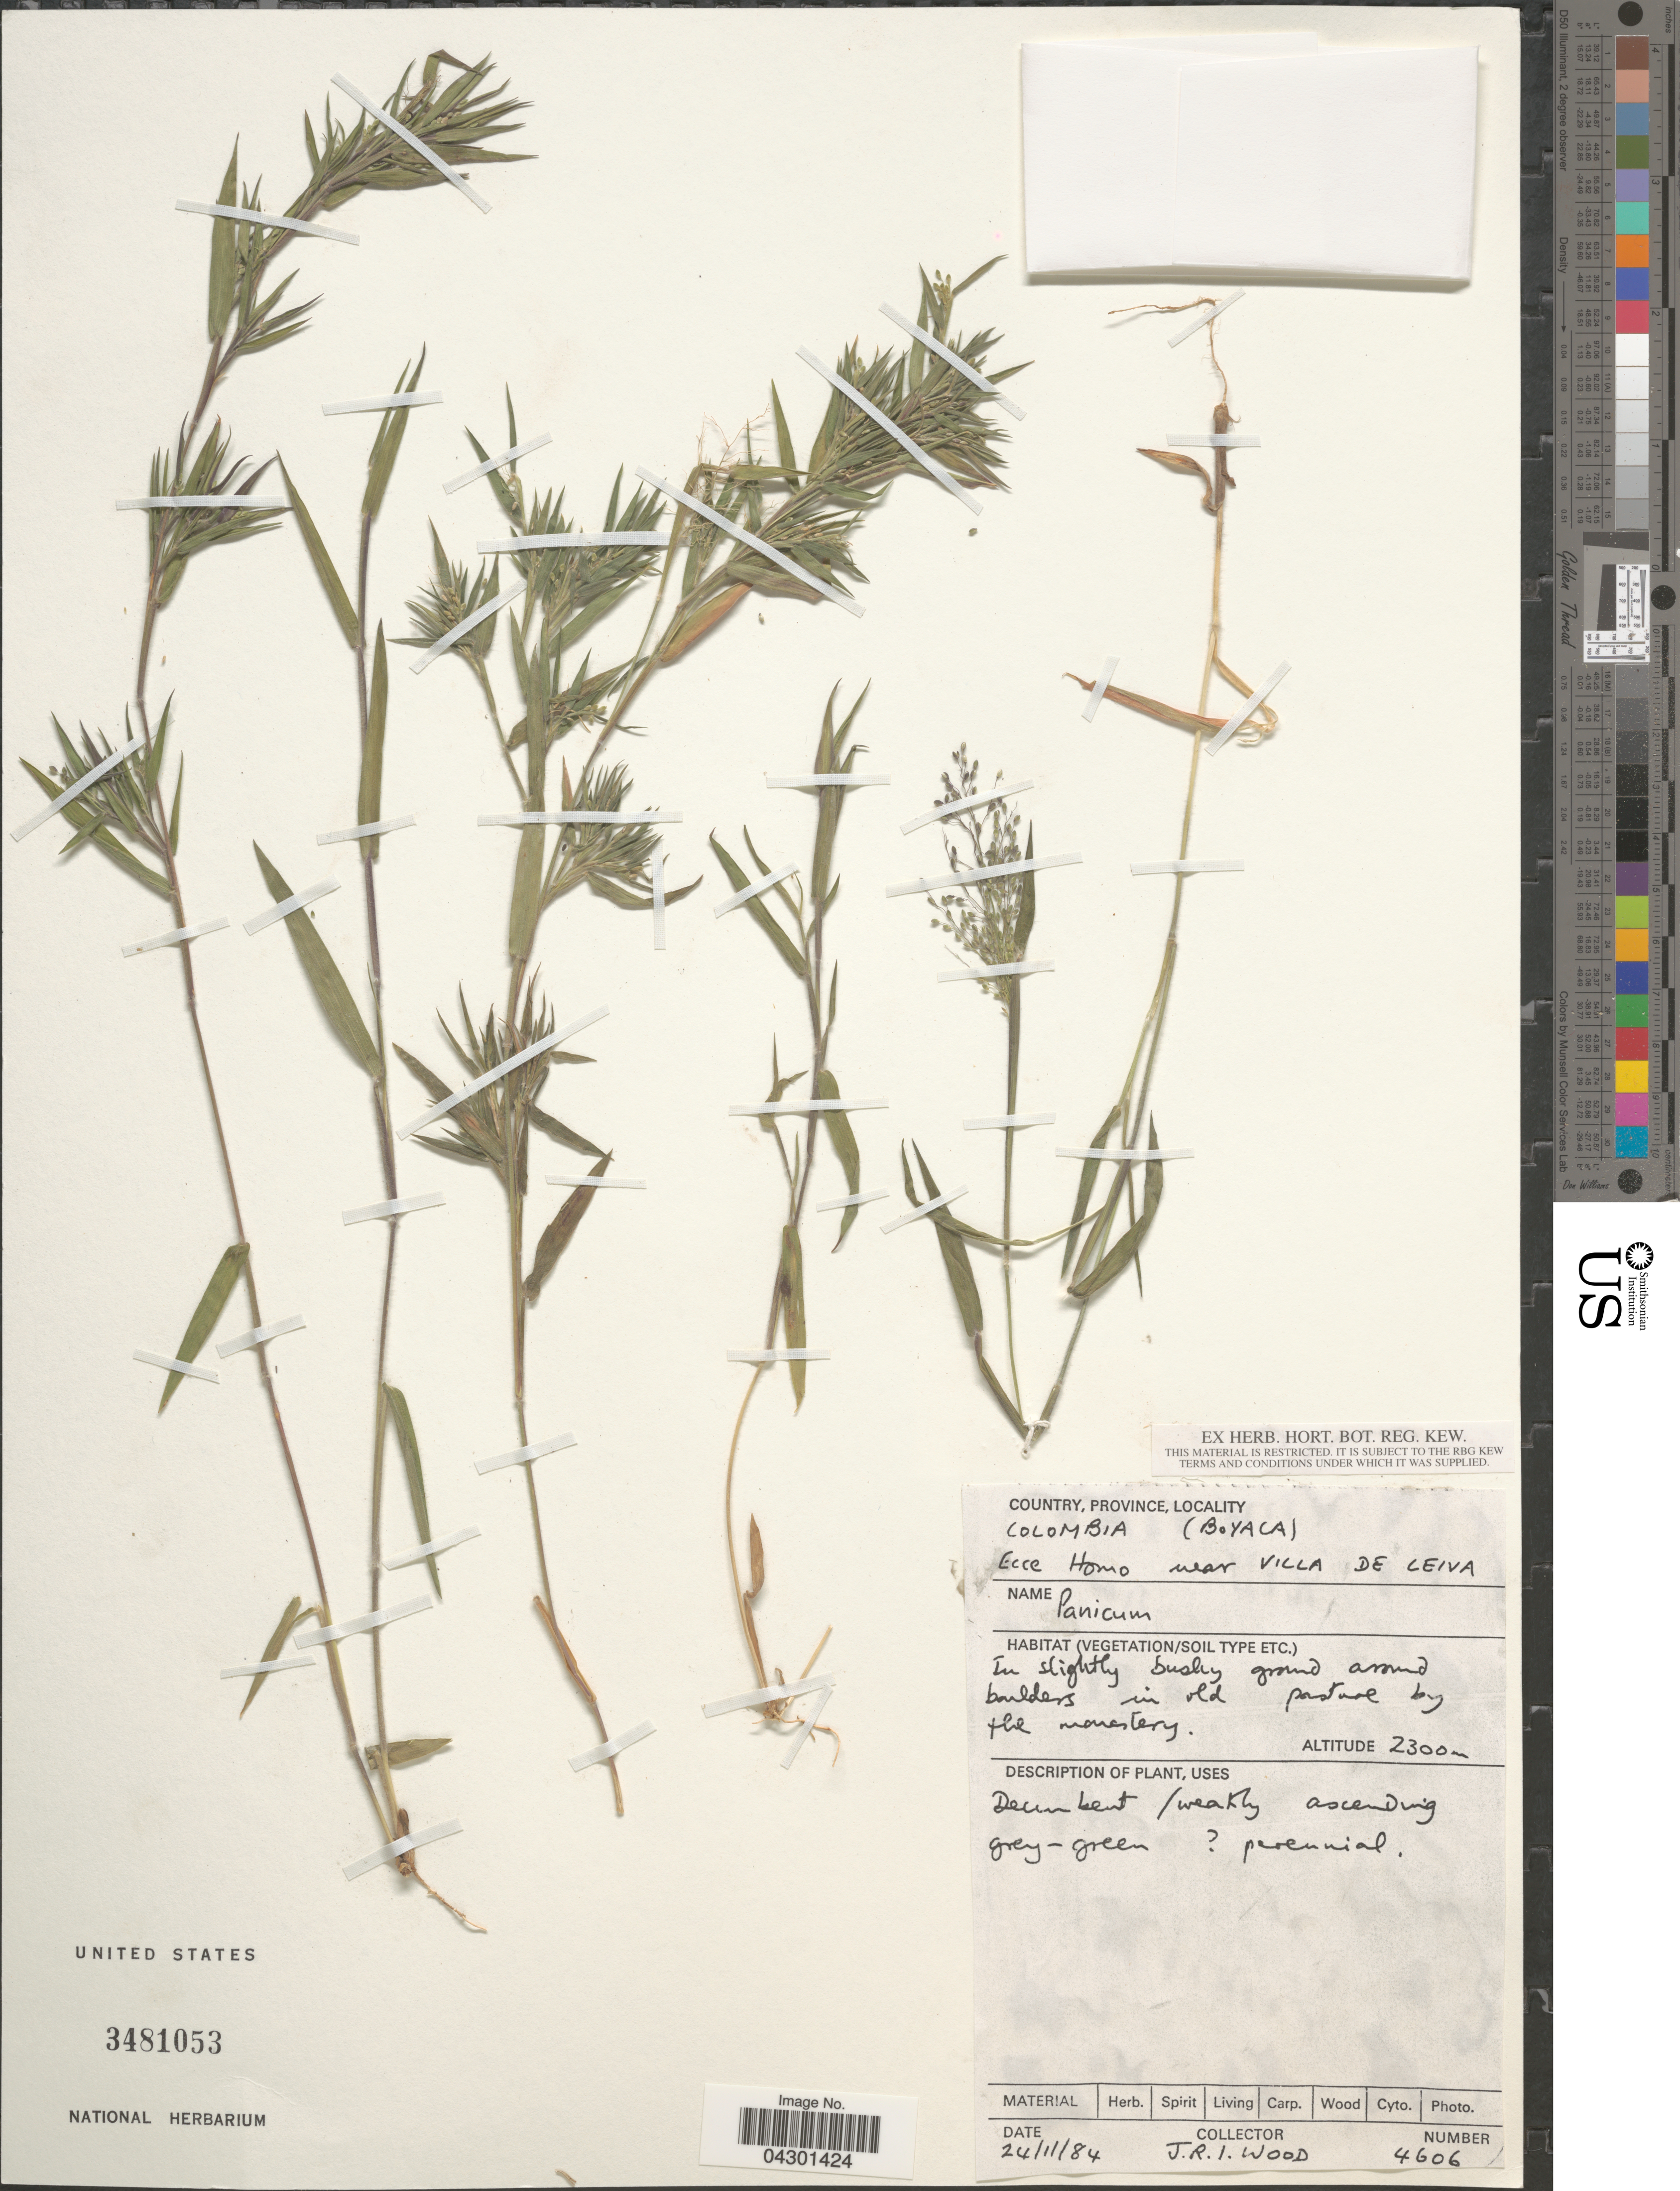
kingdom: Plantae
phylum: Tracheophyta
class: Liliopsida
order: Poales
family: Poaceae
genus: Panicum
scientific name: Panicum sp.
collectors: J. R. I. Wood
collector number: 4606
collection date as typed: Transcribed d/m/y: 24/11/84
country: Colombia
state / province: Boyacá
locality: Ecce Homo near Villa de Leiva.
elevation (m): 2300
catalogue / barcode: US 3481053